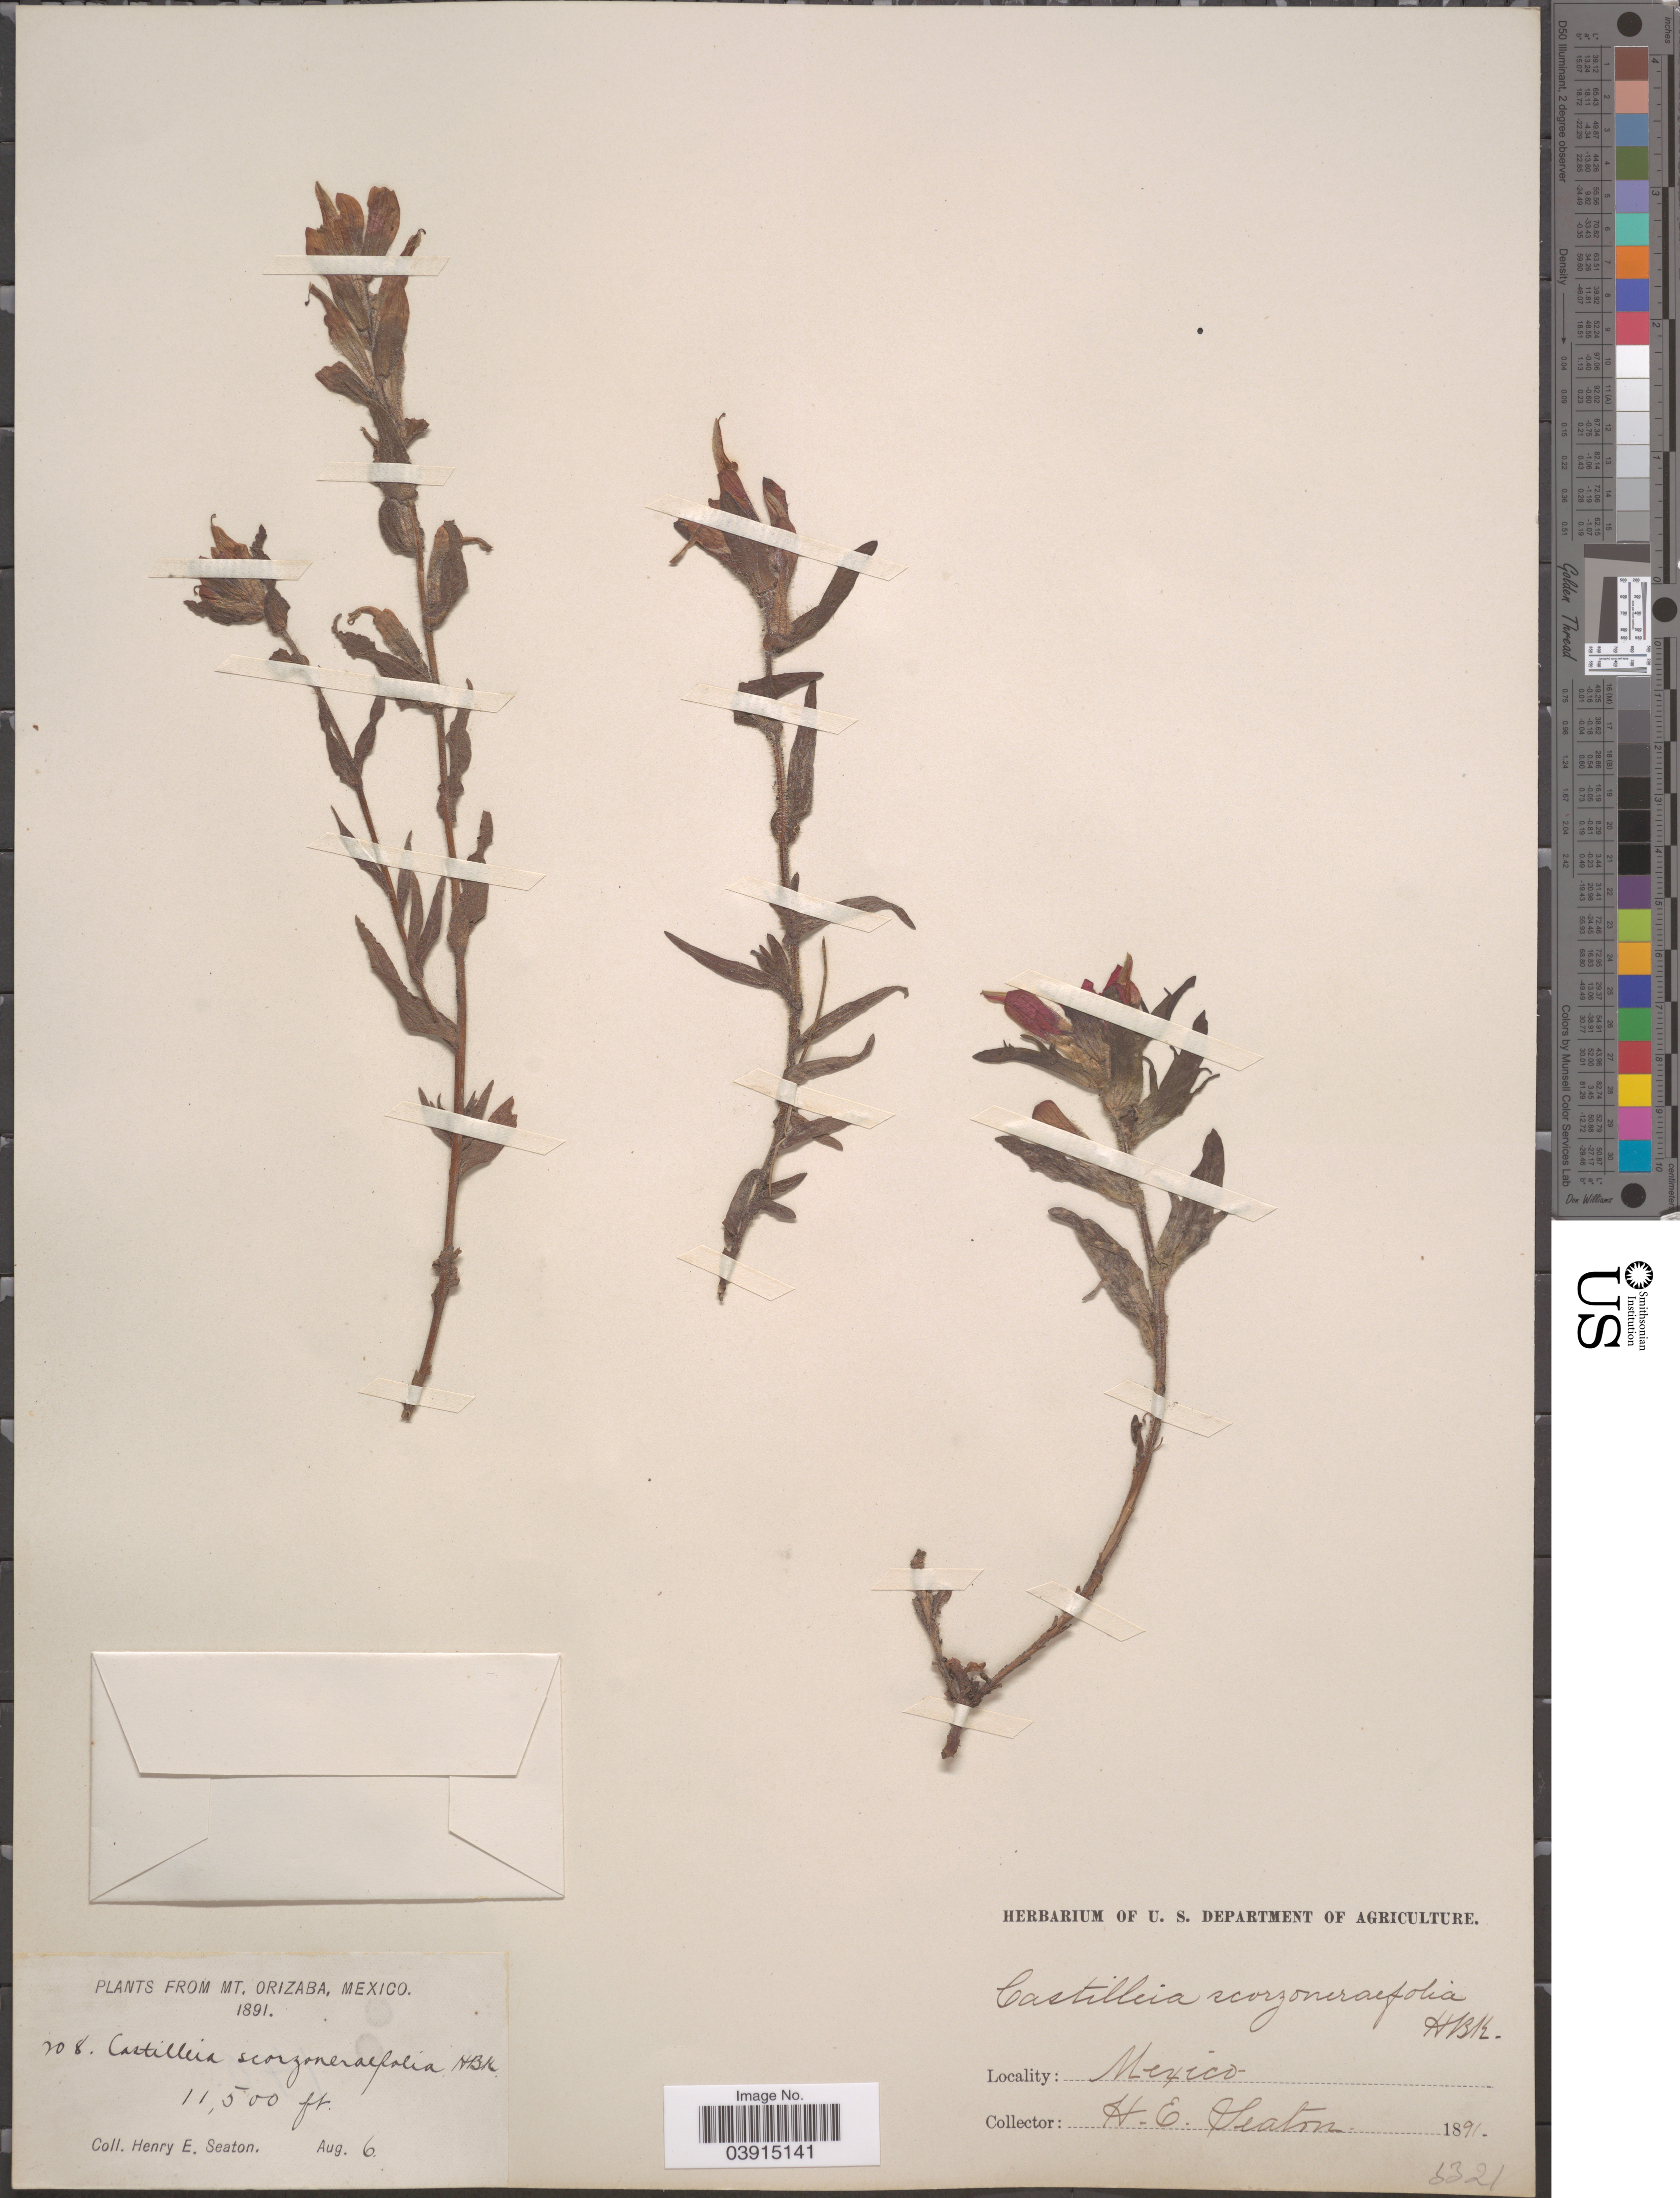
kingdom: Plantae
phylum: Tracheophyta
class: Magnoliopsida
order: Lamiales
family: Orobanchaceae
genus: Castilleja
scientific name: Castilleja falcata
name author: Eastw.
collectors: H. E. Seaton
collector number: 8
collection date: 1891-08-06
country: Mexico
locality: Mt. Orizaba.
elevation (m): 3505